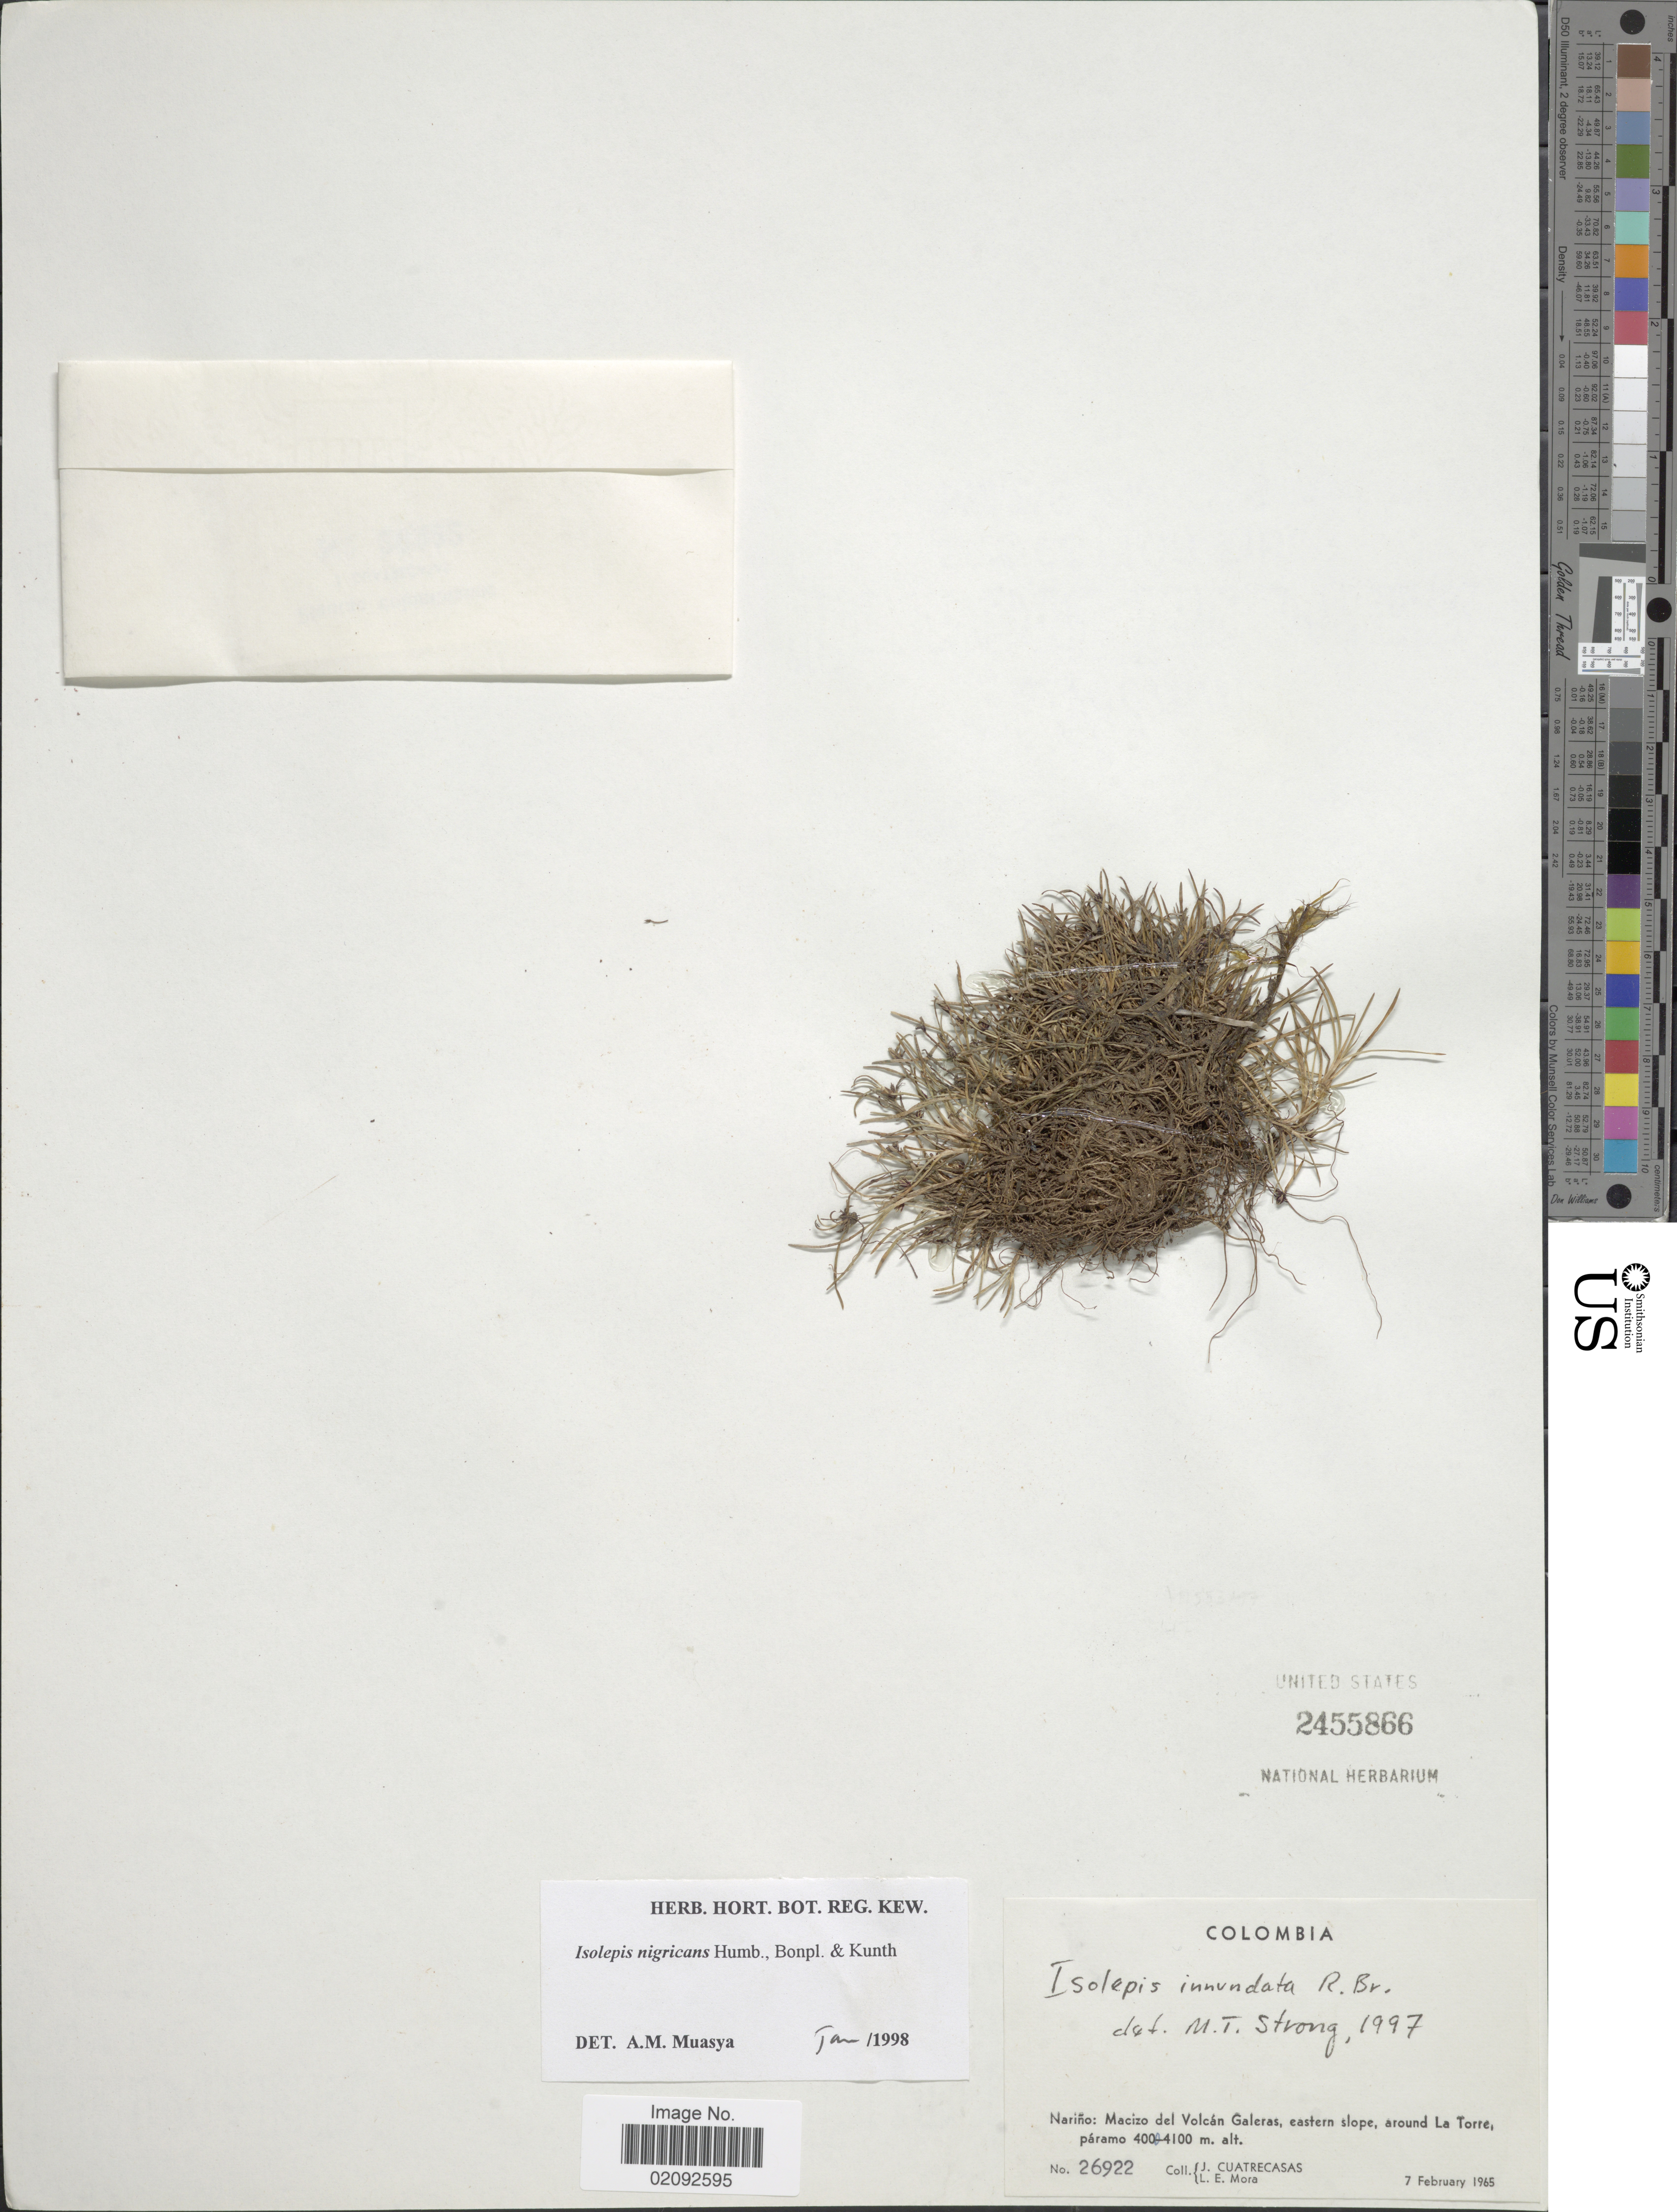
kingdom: Plantae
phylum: Tracheophyta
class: Liliopsida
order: Poales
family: Cyperaceae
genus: Isolepis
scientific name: Isolepis nigricans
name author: Kunth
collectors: J. Cuatrecasas & L. Mora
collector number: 26922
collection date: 1965-02-07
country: Colombia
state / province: Nariño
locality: Macizo del Volcán Galeras, eastern slope, around La Torre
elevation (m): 4000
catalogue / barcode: US 2455866